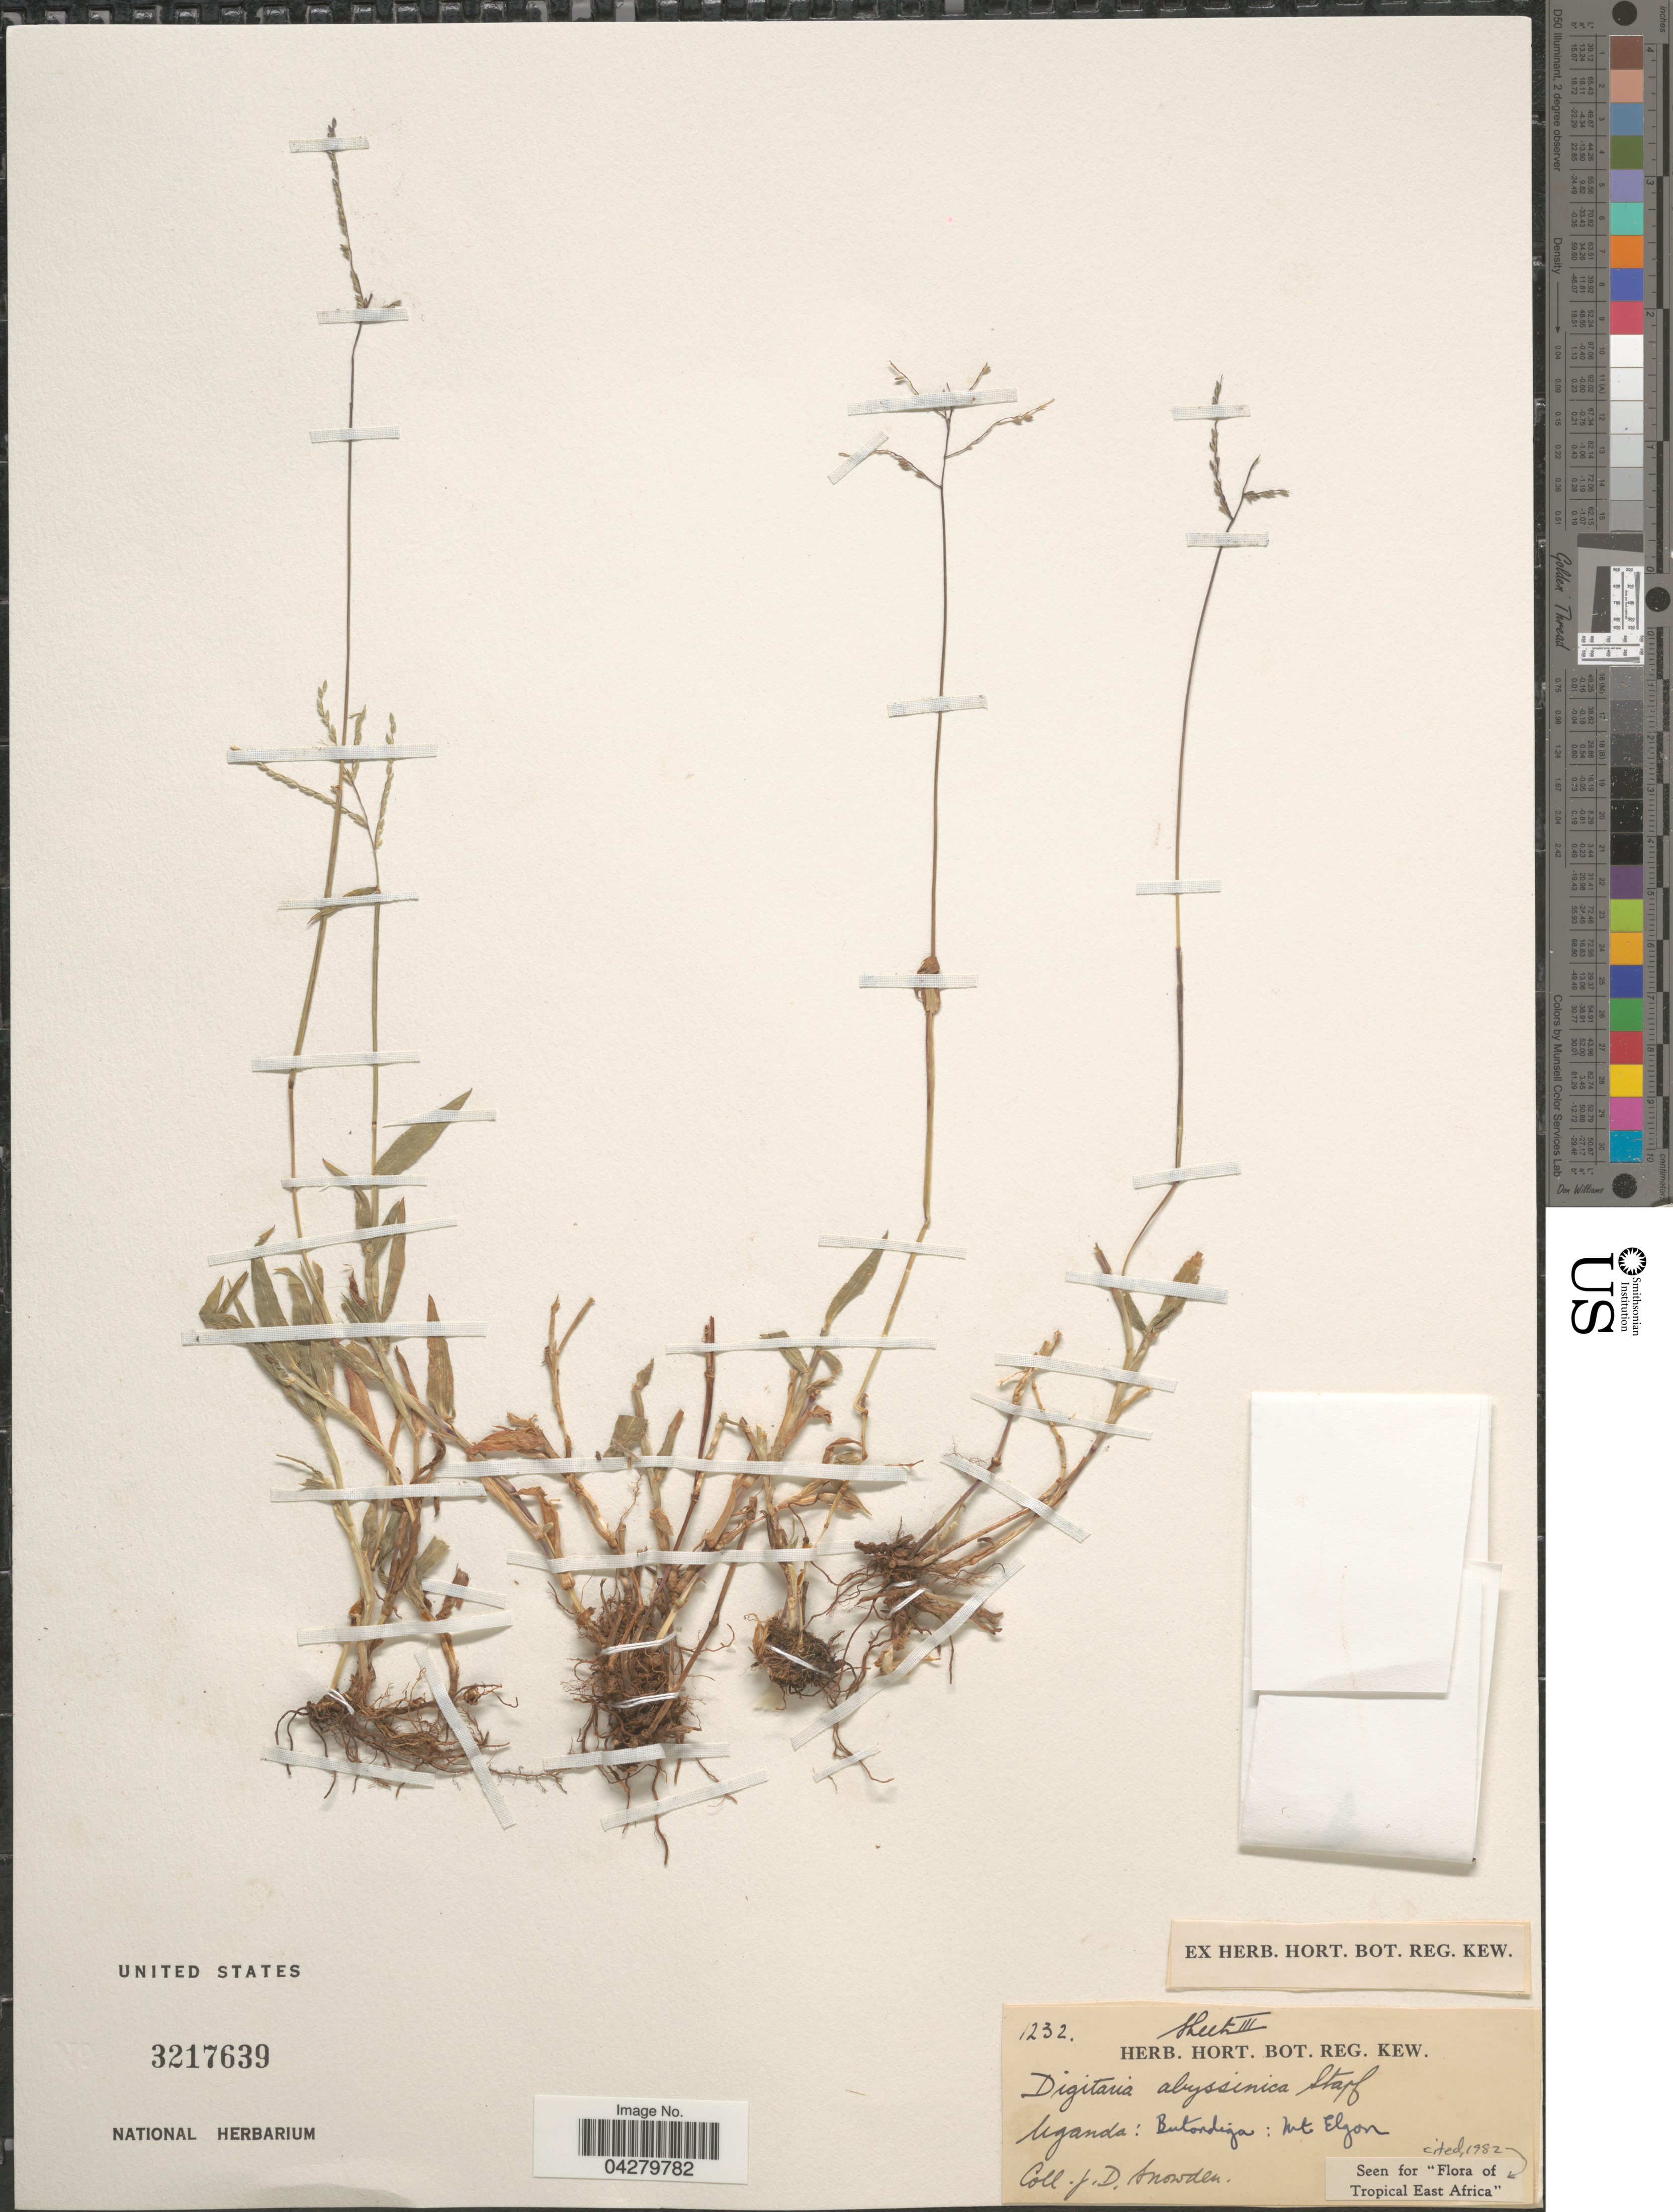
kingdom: Plantae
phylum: Tracheophyta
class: Liliopsida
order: Poales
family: Poaceae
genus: Digitaria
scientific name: Digitaria abyssinica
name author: (Hochst. ex Rich.) Stapf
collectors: J. Snowden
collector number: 1232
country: Uganda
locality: Butondiga : Mt Elgon.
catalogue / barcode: US 3217639